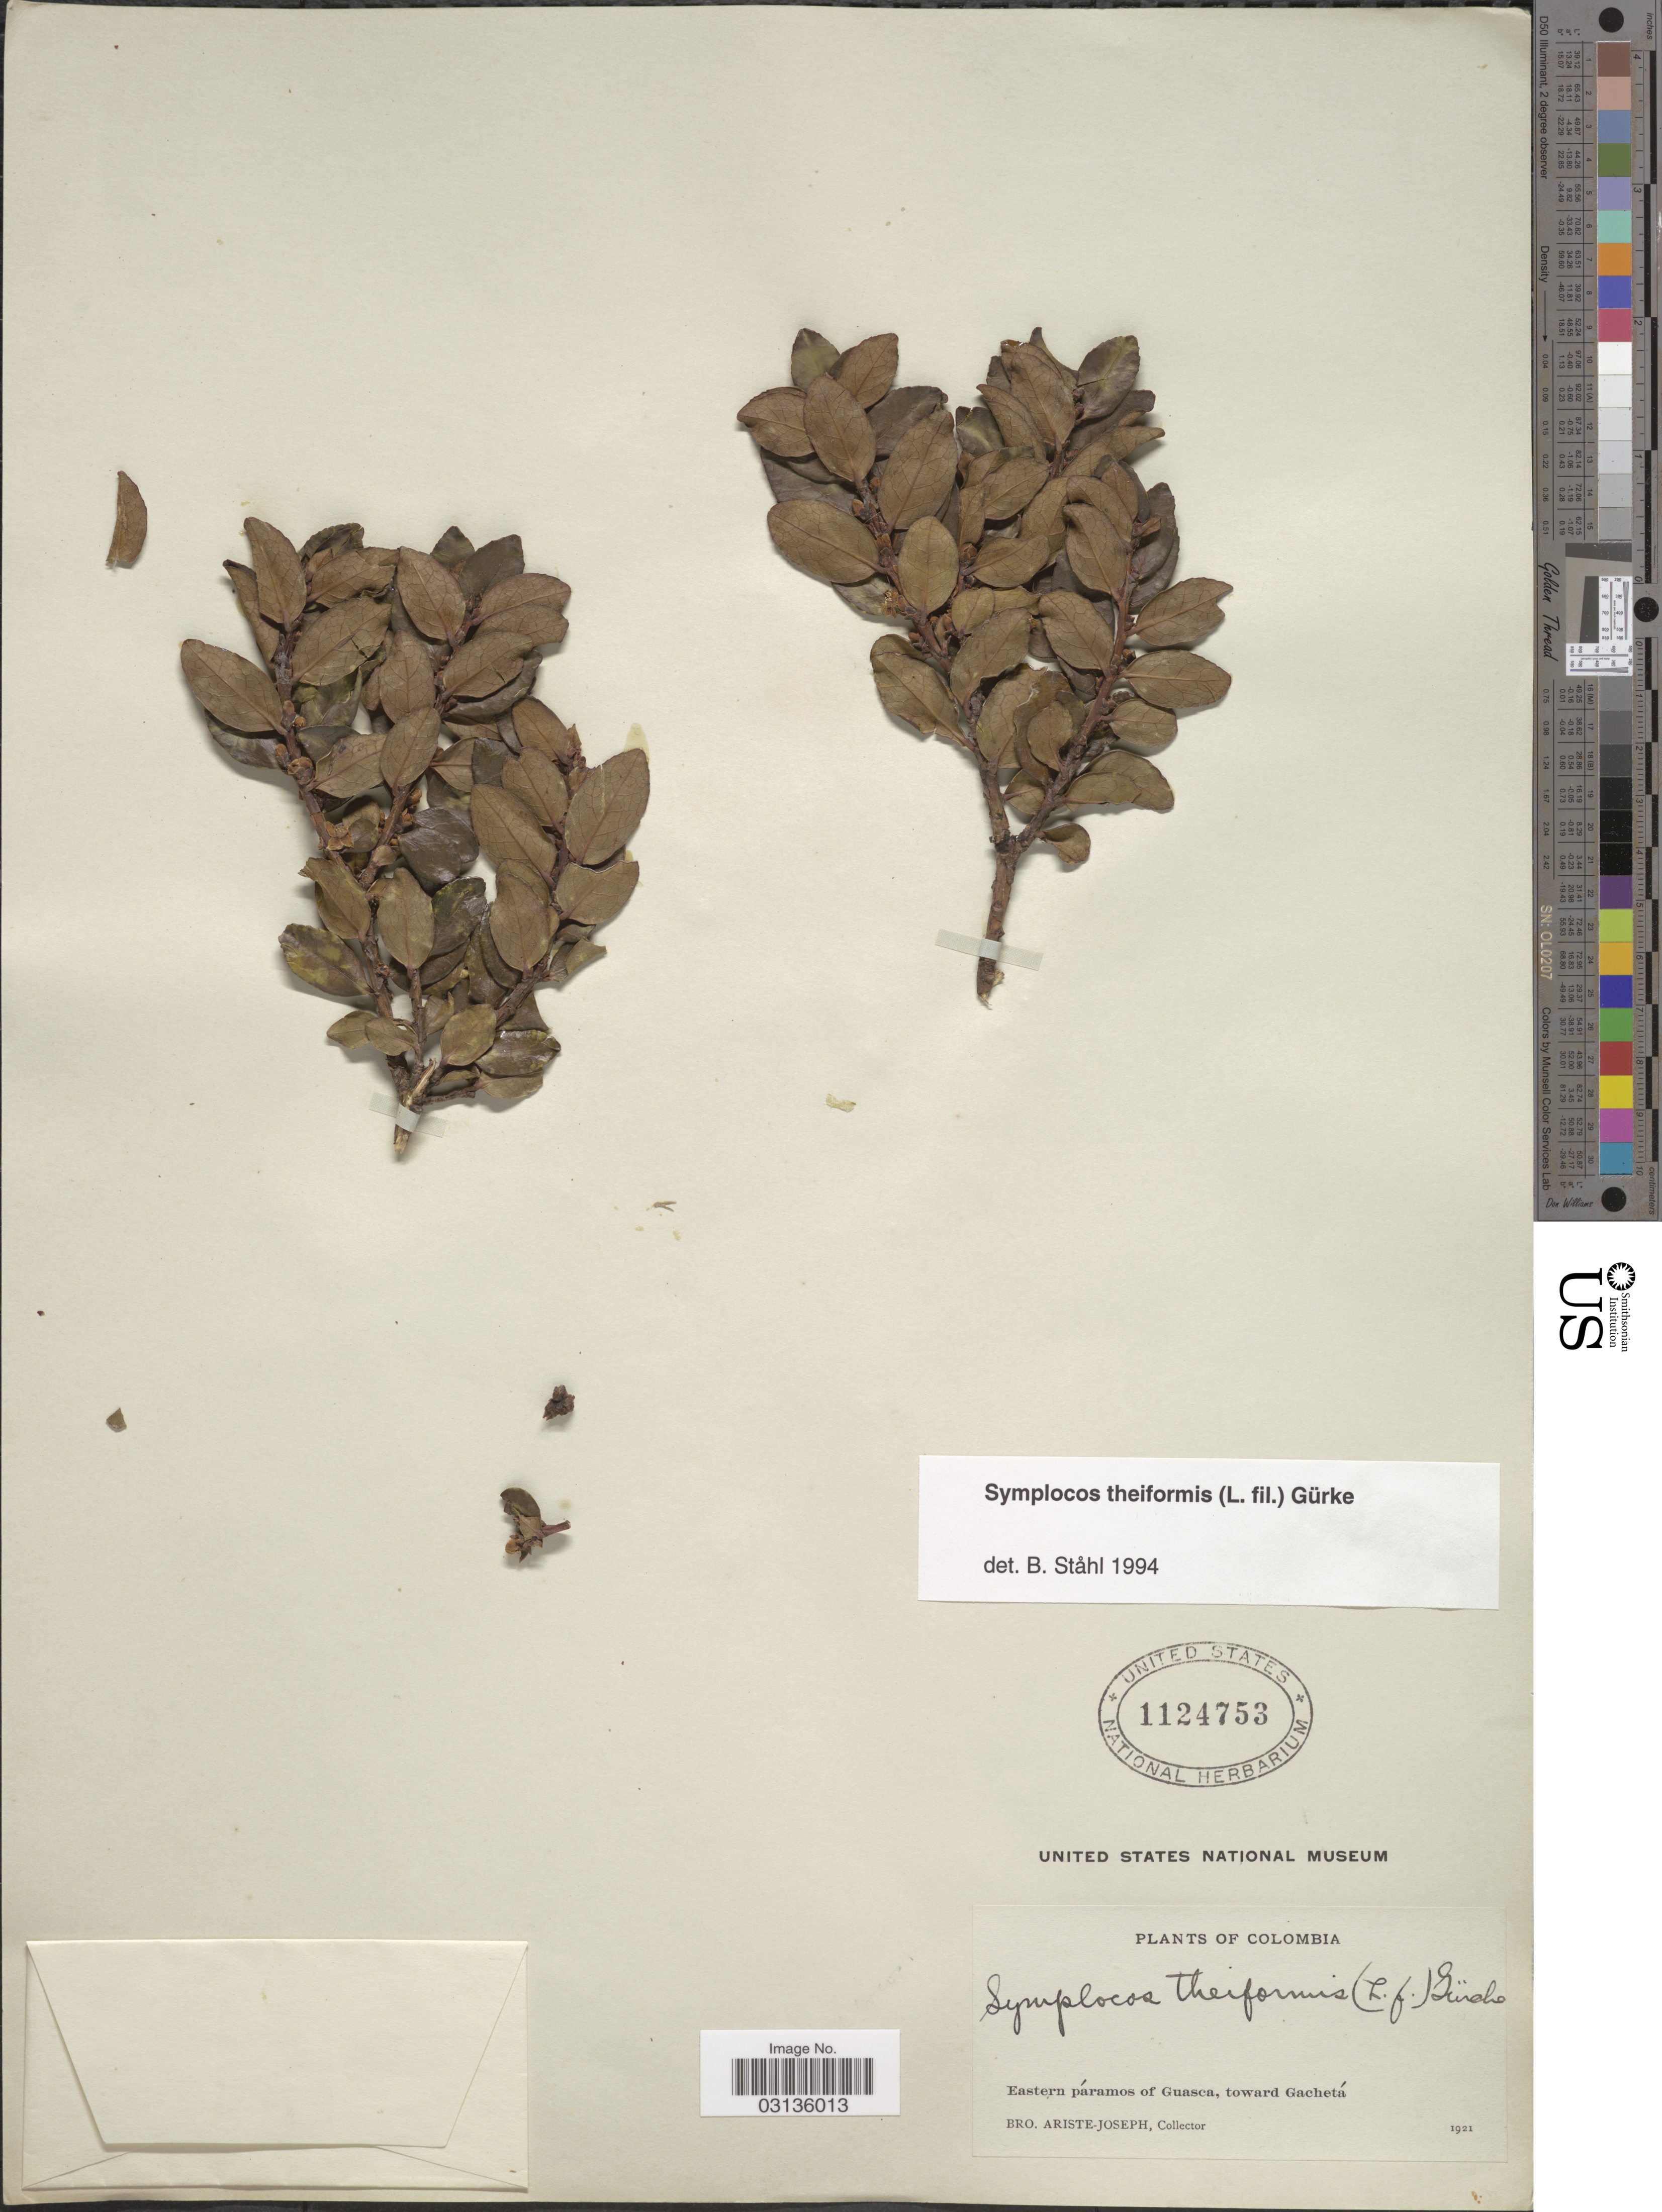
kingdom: Plantae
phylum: Tracheophyta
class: Magnoliopsida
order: Ericales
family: Symplocaceae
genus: Symplocos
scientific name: Symplocos theiformis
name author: (L. f.) Oken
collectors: Bro. Ariste-Joseph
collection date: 1921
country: Colombia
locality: Eastern páramos of Guasca, toward Gachetá.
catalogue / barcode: US 1124753